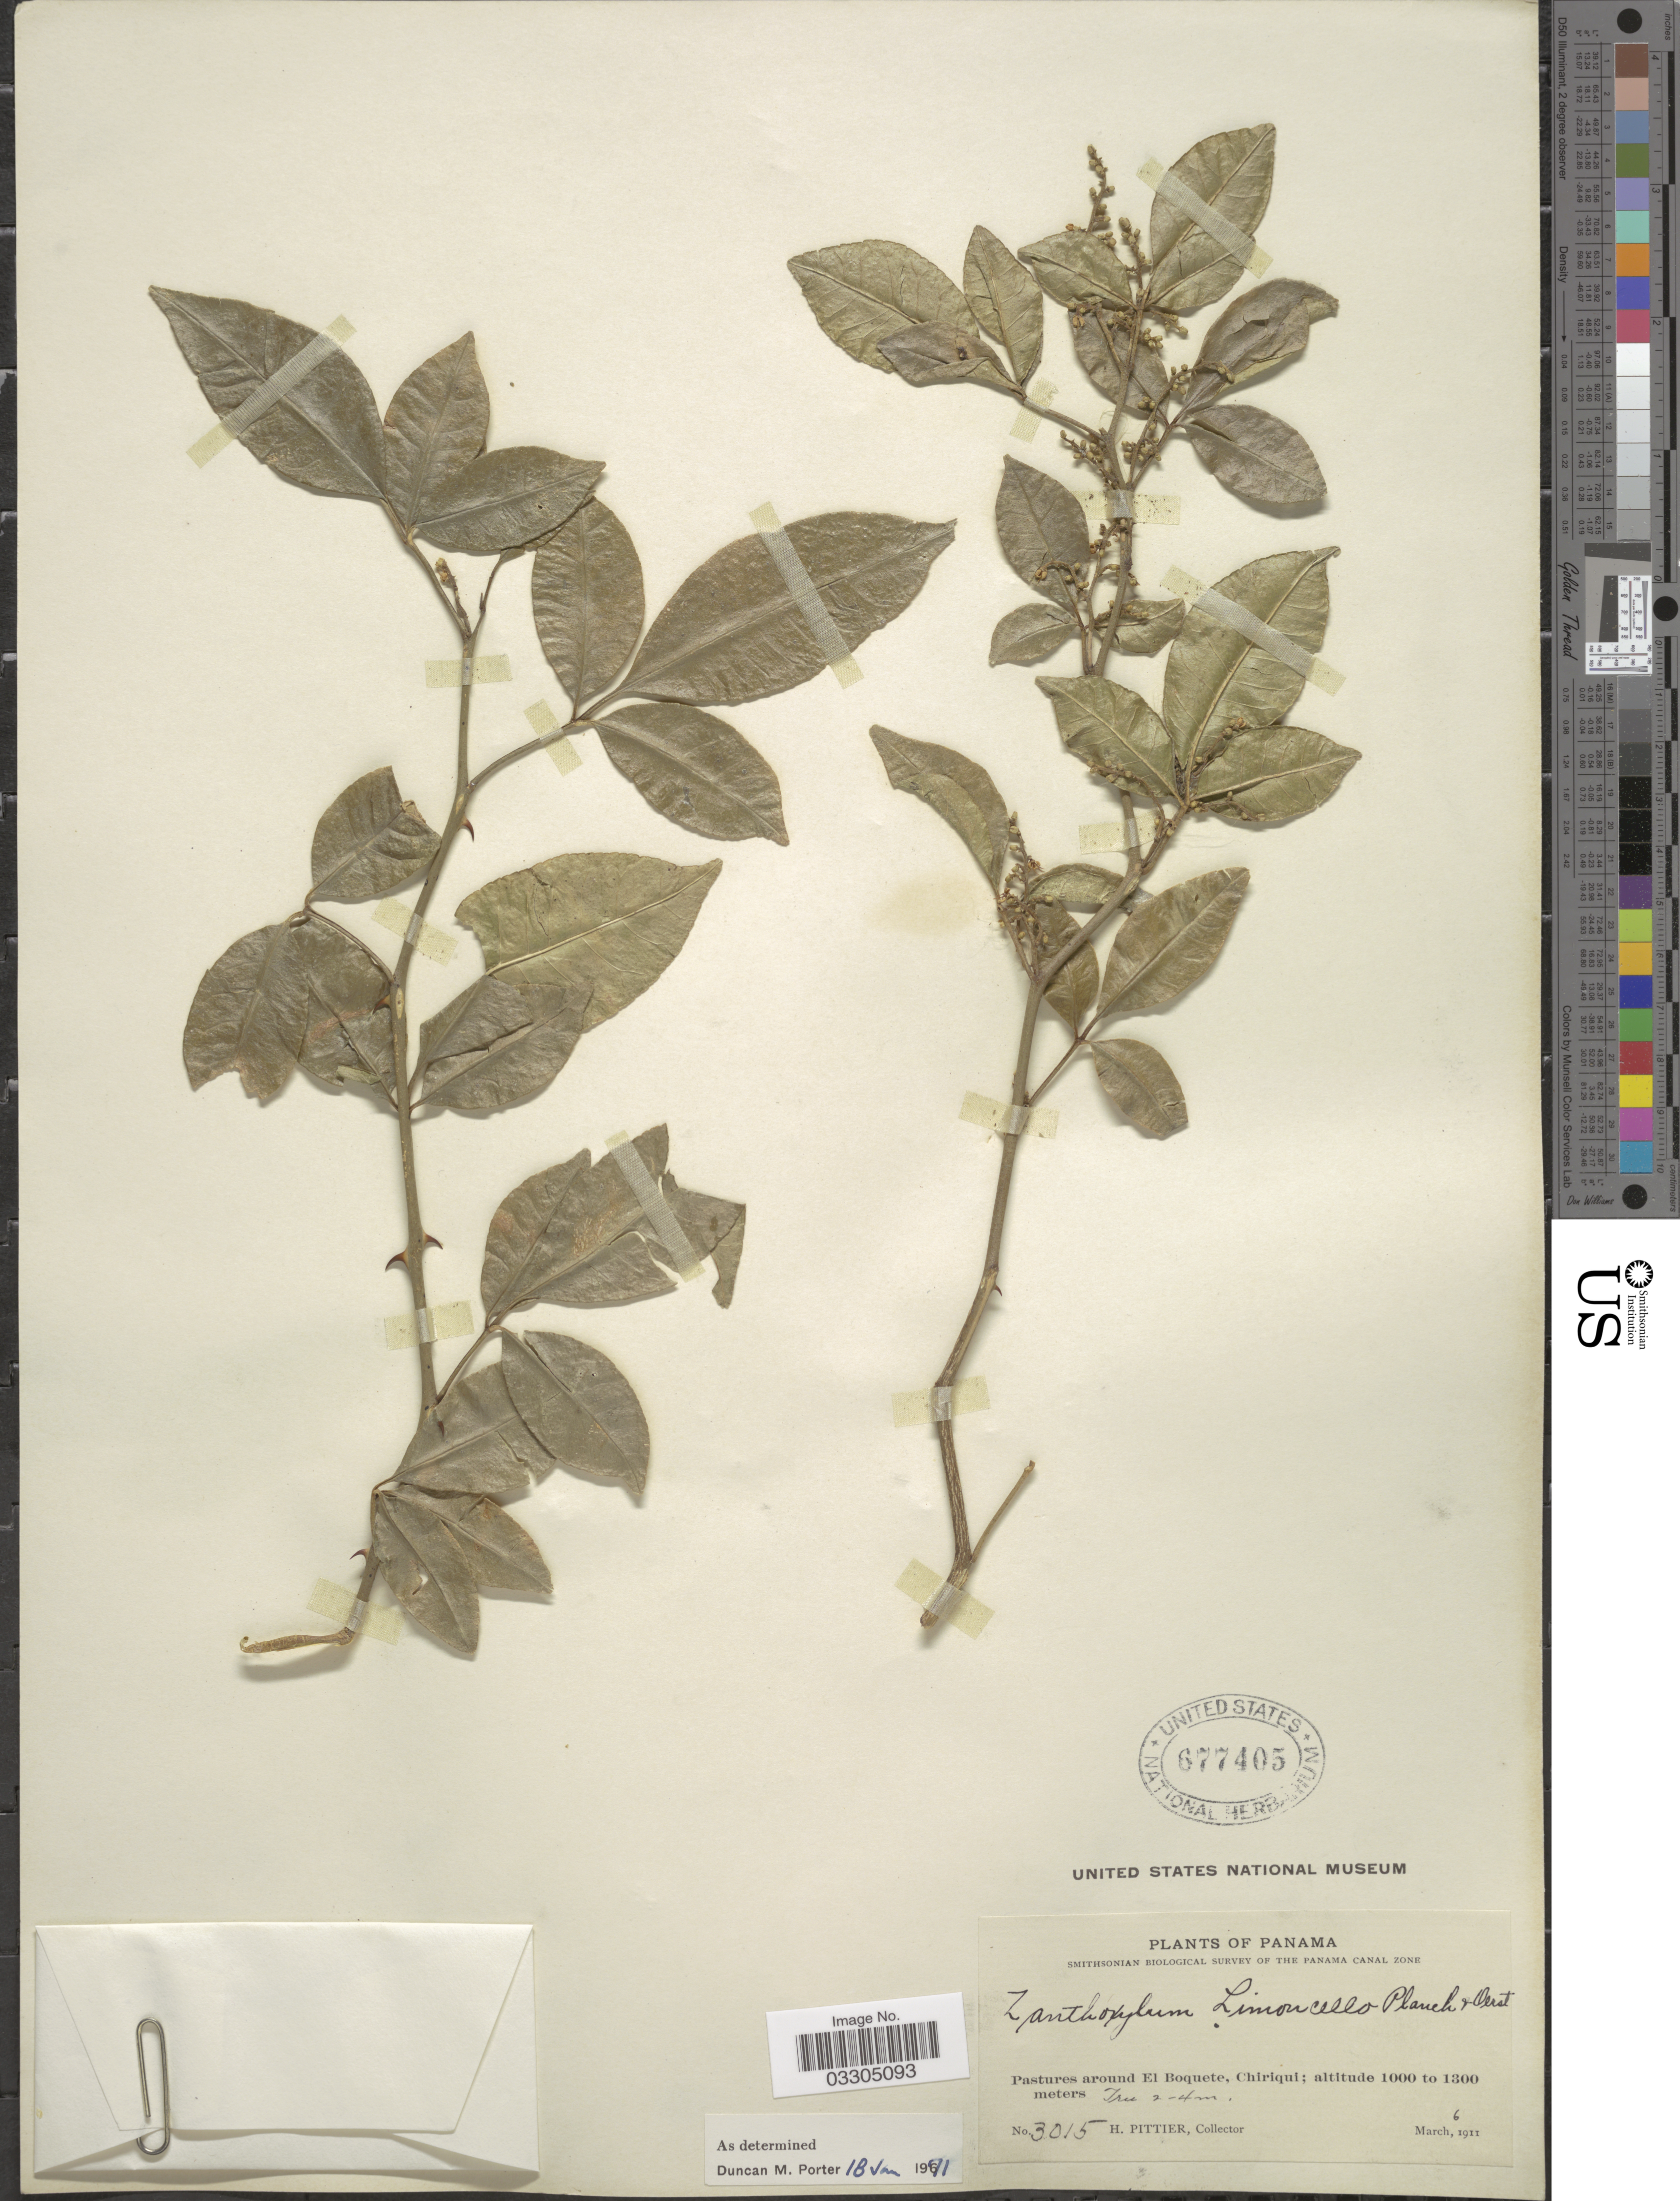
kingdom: Plantae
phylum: Tracheophyta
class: Magnoliopsida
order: Sapindales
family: Rutaceae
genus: Zanthoxylum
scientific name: Zanthoxylum limoncello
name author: Planch. & Oerst.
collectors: H. F. Pittier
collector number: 3015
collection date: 1911-03-06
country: Panama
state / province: Chiriqui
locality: Pastures around El Boquete. The Panama Canal Zone.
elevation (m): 1000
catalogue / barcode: US 677405